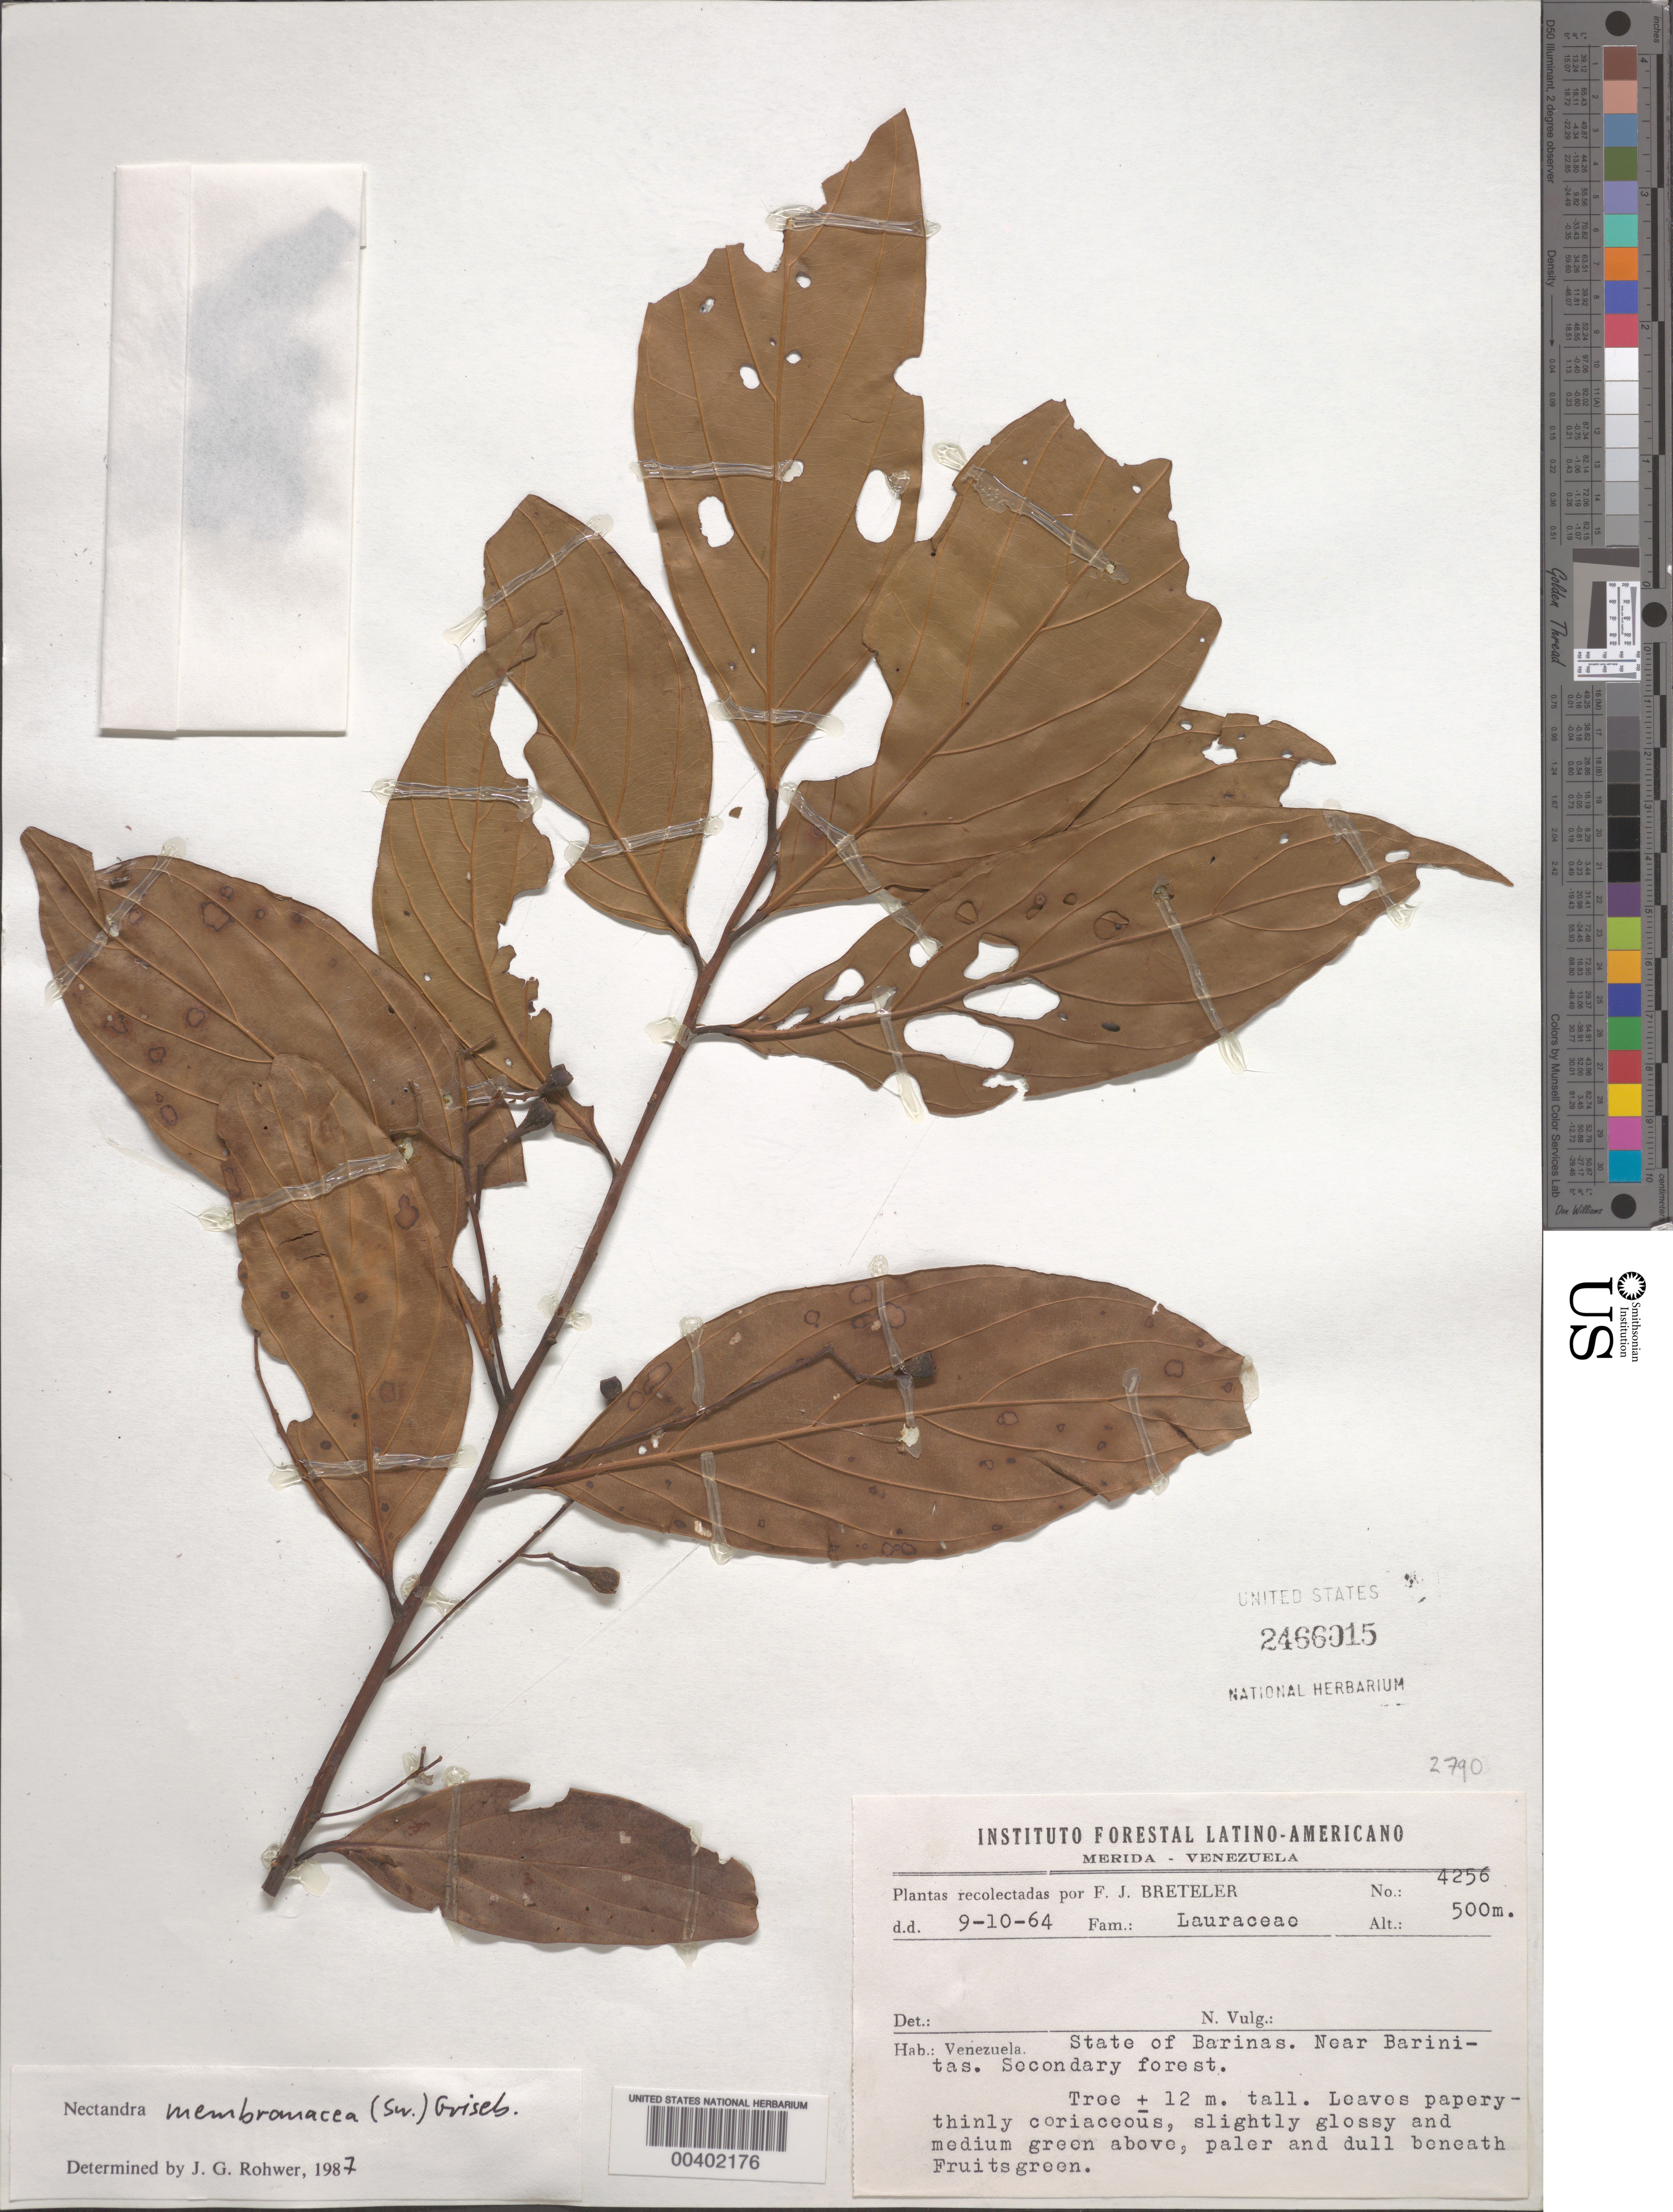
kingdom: Plantae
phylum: Tracheophyta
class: Magnoliopsida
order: Laurales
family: Lauraceae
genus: Nectandra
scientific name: Nectandra membranacea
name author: (Sw.) Griseb.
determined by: Rohwer, J. G.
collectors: F. J. Breteler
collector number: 4256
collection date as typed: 09 Oct 1964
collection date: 1964-10-09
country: Venezuela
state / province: Barinas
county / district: Bolívar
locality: Near Barinitas Barinitas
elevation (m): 500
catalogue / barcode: US 2466015